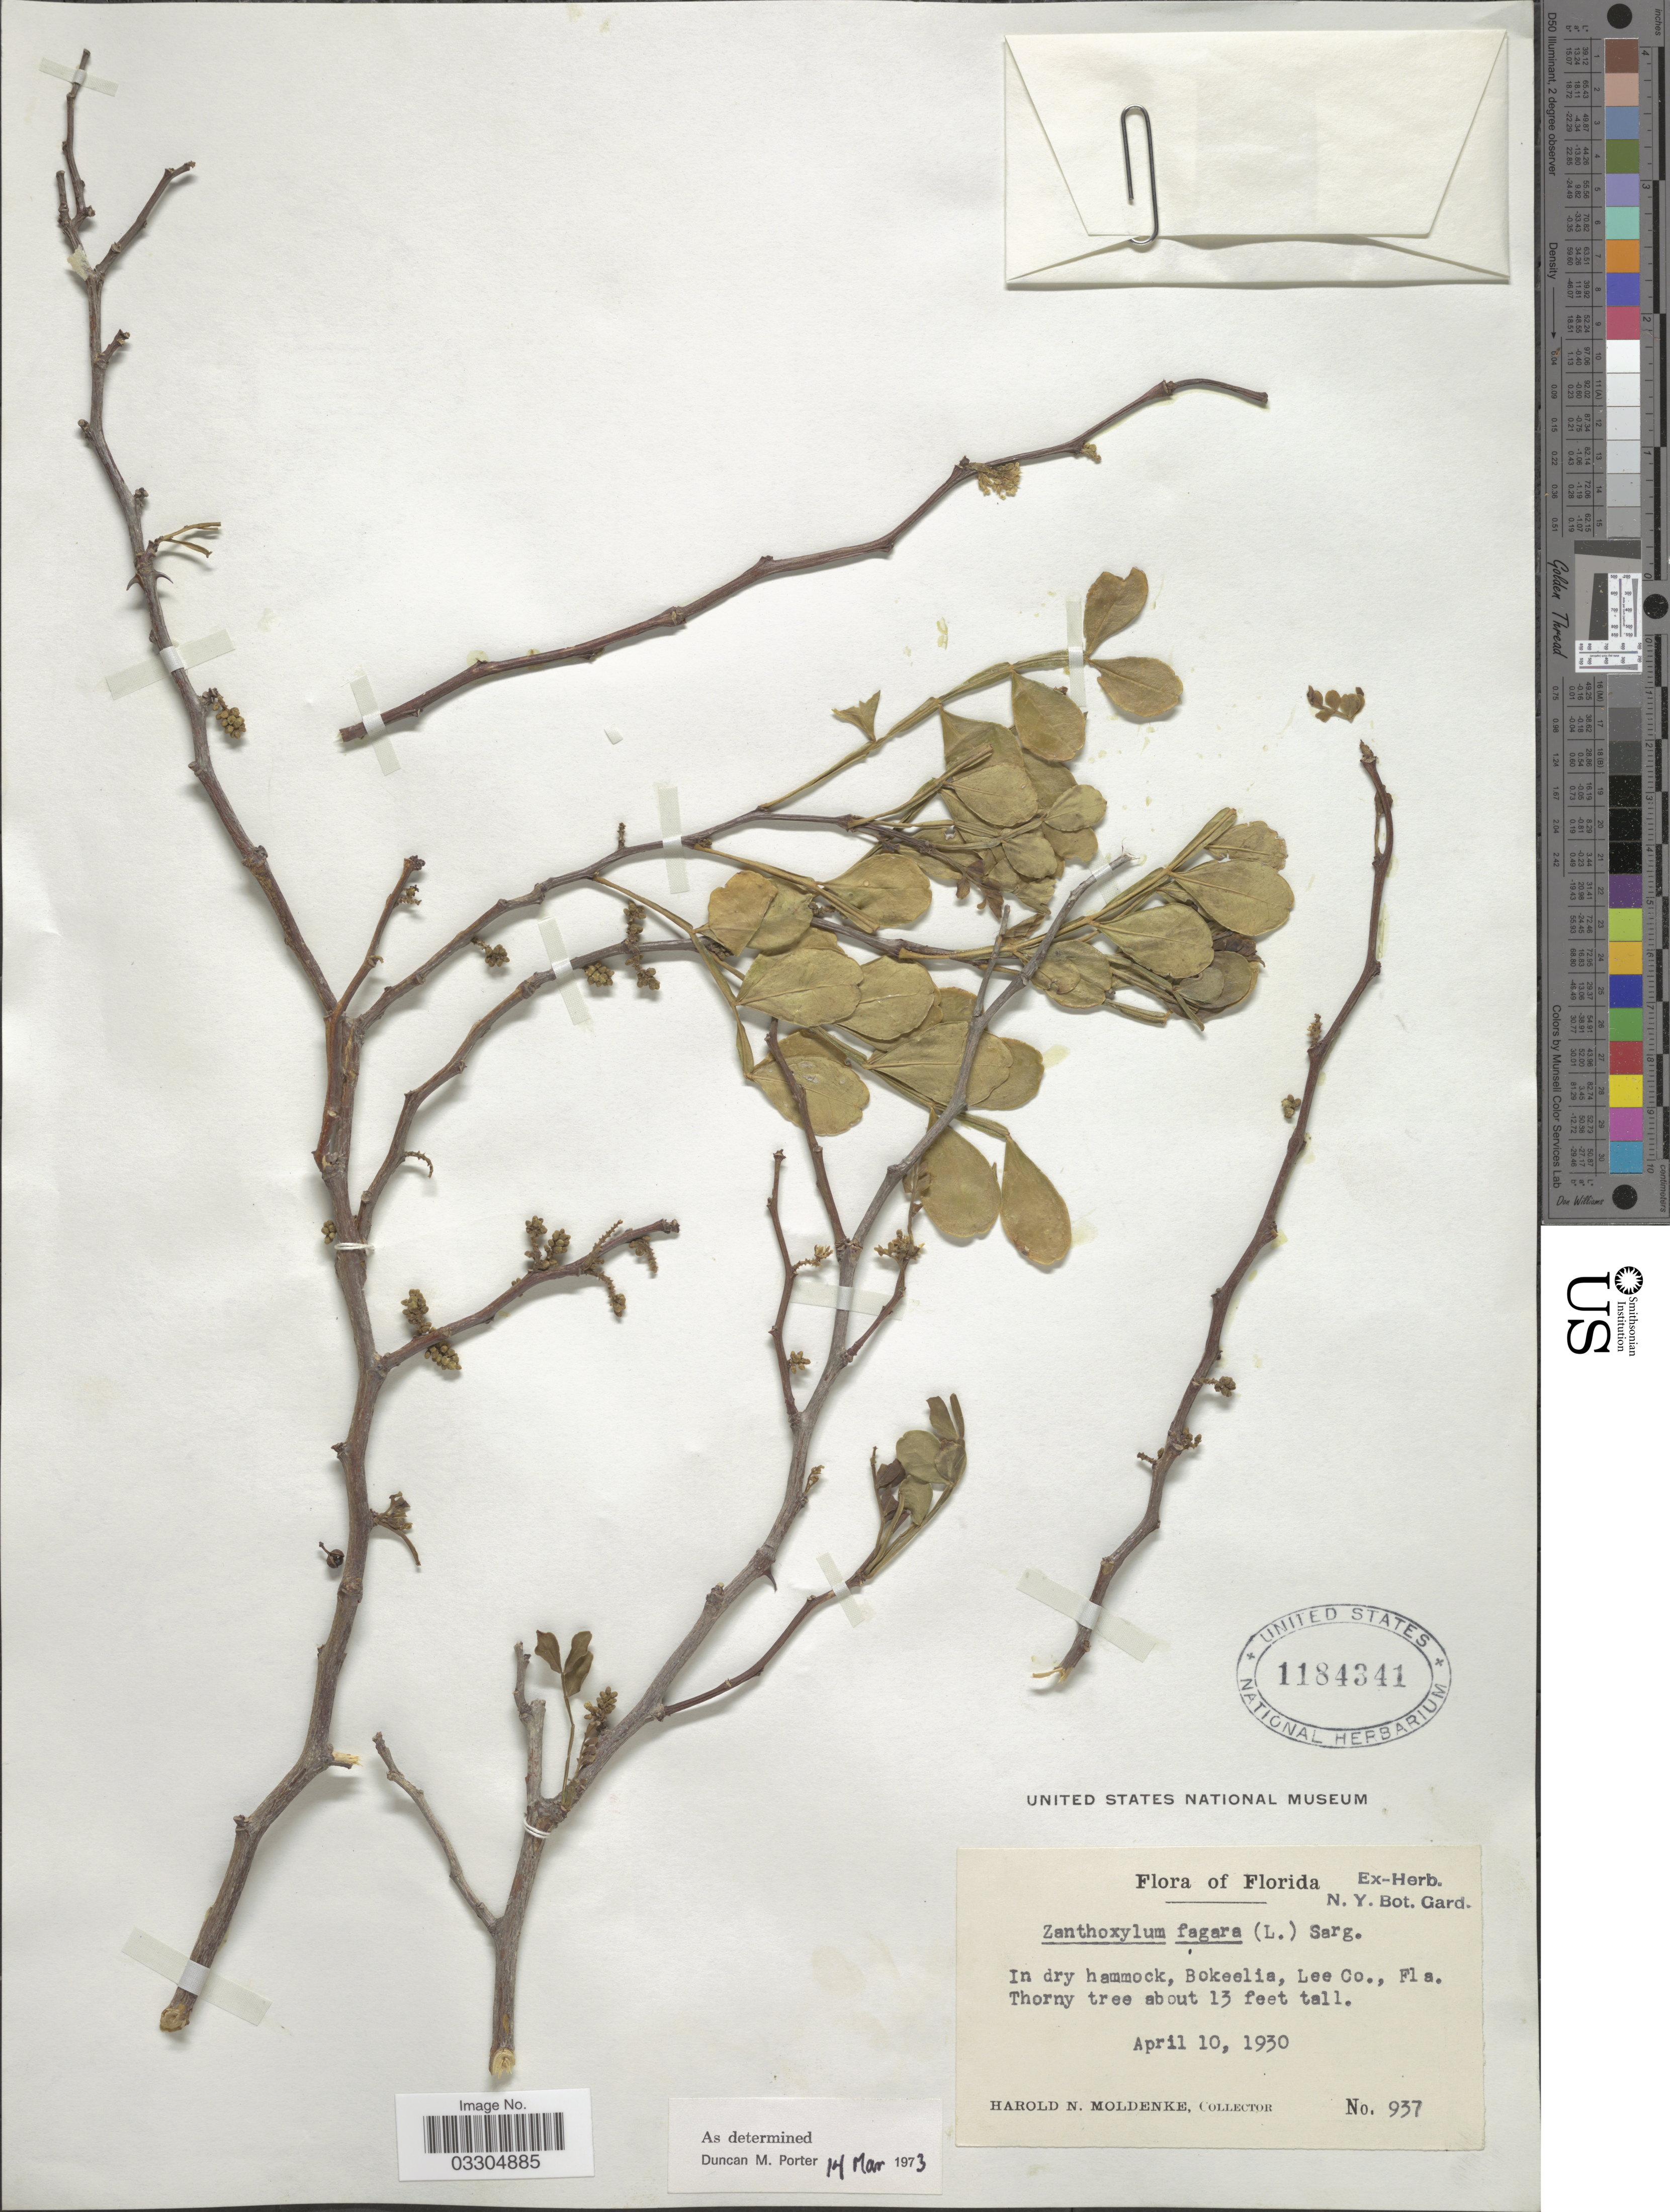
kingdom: Plantae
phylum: Tracheophyta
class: Magnoliopsida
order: Sapindales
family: Rutaceae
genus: Zanthoxylum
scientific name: Zanthoxylum fagara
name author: (L.) Sarg.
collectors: H. N. Moldenke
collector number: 937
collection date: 1930-04-10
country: United States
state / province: Florida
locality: Bokeelia, Lee Co.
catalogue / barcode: US 1184341